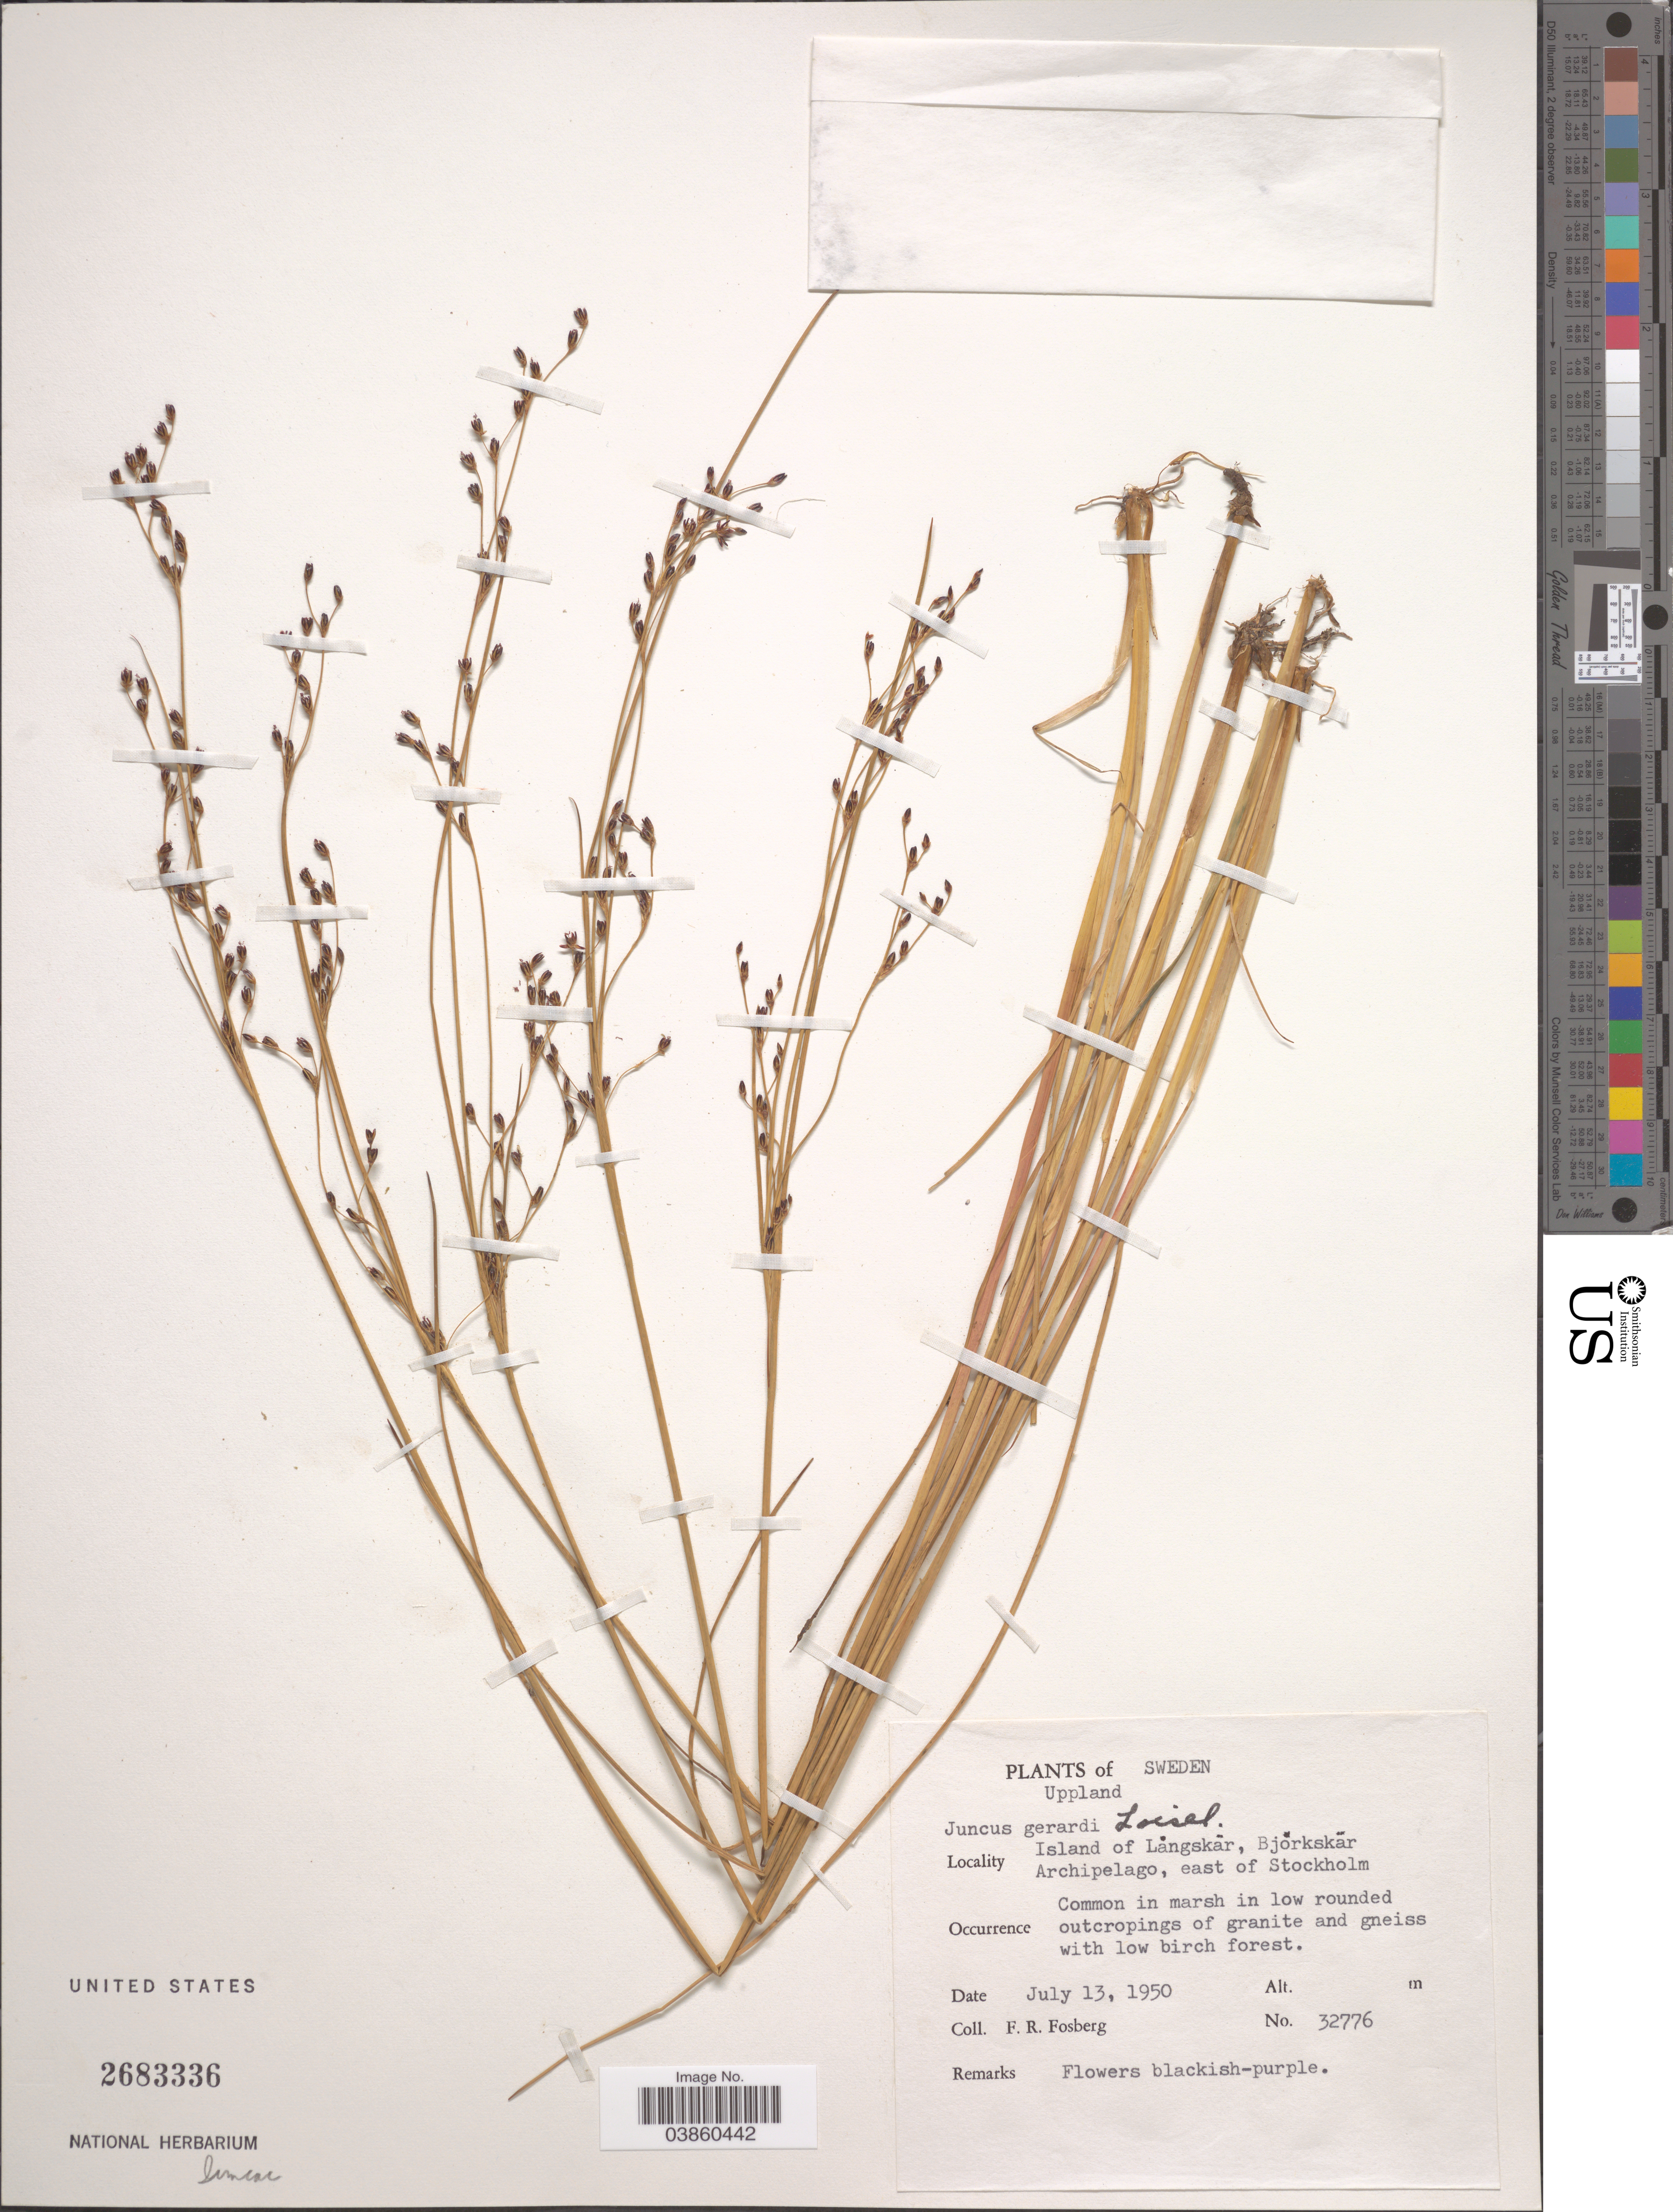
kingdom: Plantae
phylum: Tracheophyta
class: Liliopsida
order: Poales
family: Juncaceae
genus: Juncus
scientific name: Juncus gerardi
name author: Loisel.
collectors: F. R. Fosberg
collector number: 32776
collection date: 1950-07-13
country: Sweden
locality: Uppland. Island of Langskar, Björkskär Archipelago, east of Stockholm.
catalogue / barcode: US 2683336